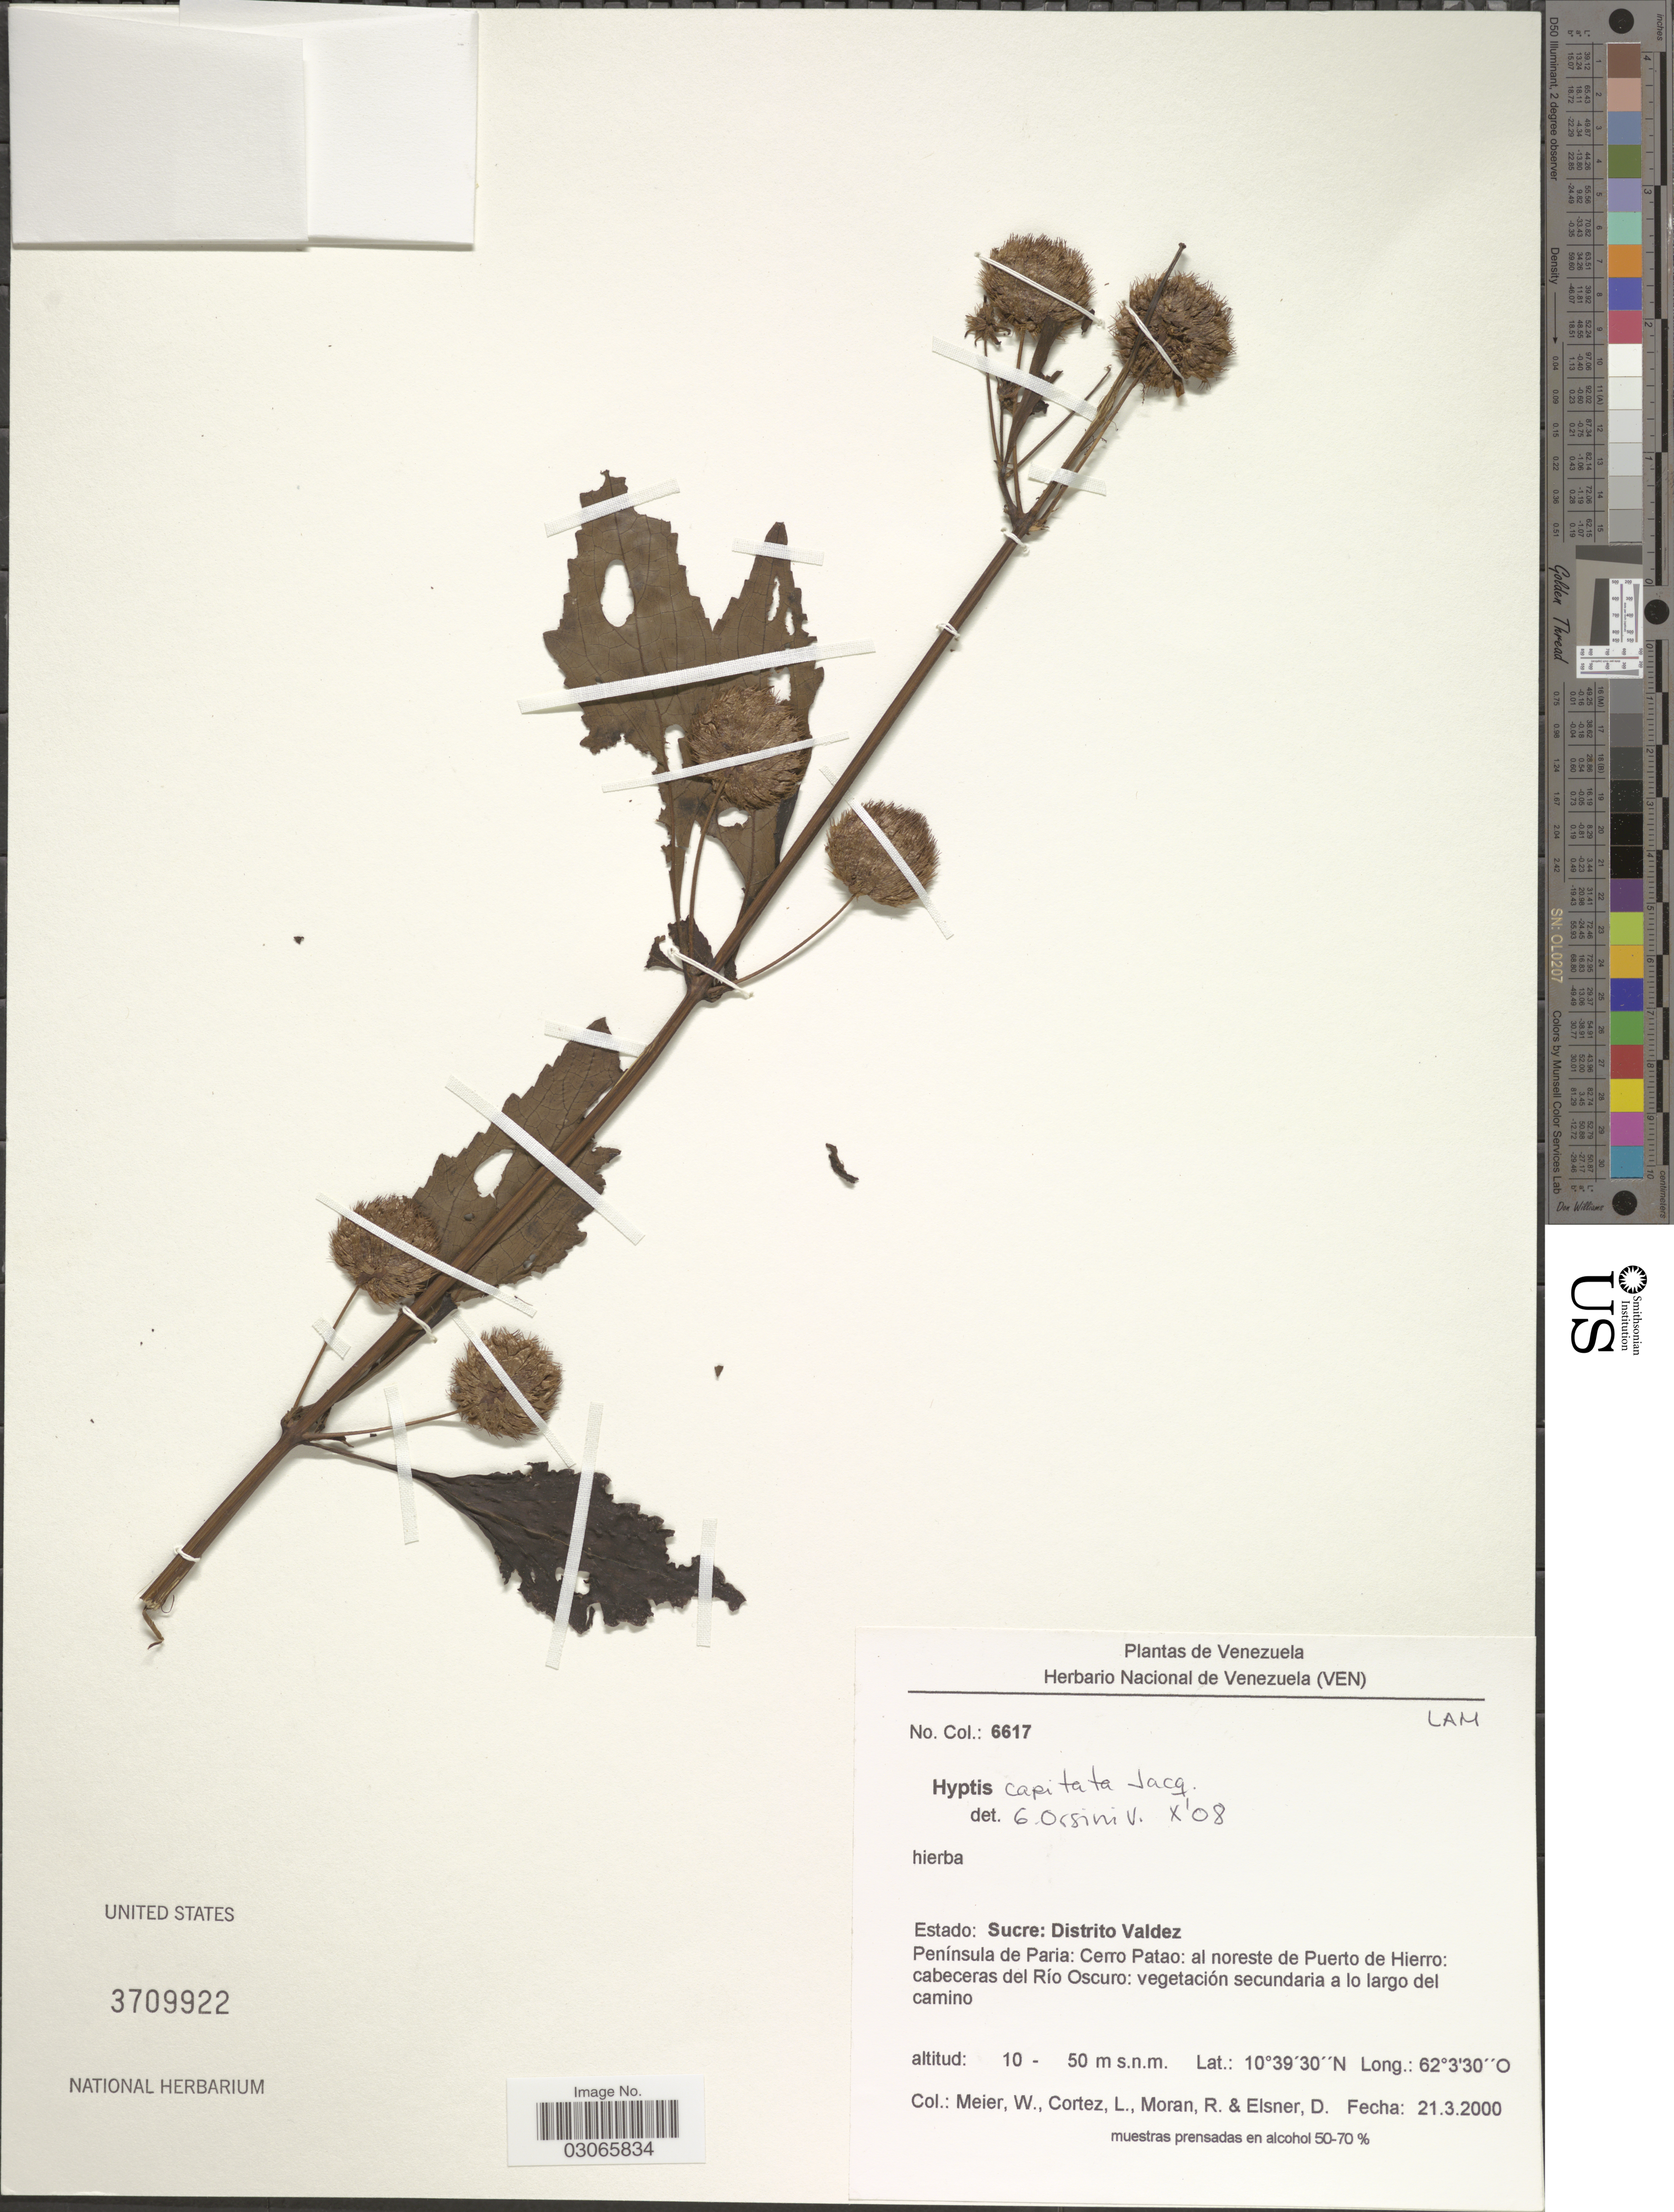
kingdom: Plantae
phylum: Tracheophyta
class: Magnoliopsida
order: Lamiales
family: Lamiaceae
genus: Hyptis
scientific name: Hyptis capitata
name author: Jacq.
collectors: W. Meier, L. Moran & D. Elsner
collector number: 6617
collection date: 2000-03-21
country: Venezuela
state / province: Sucre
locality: Distrito Valdez. Península de Paria: Cerro Patao: al norest de Puerto de Hierro: cabeceras del Río Oscurro.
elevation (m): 10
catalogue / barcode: US 3709922